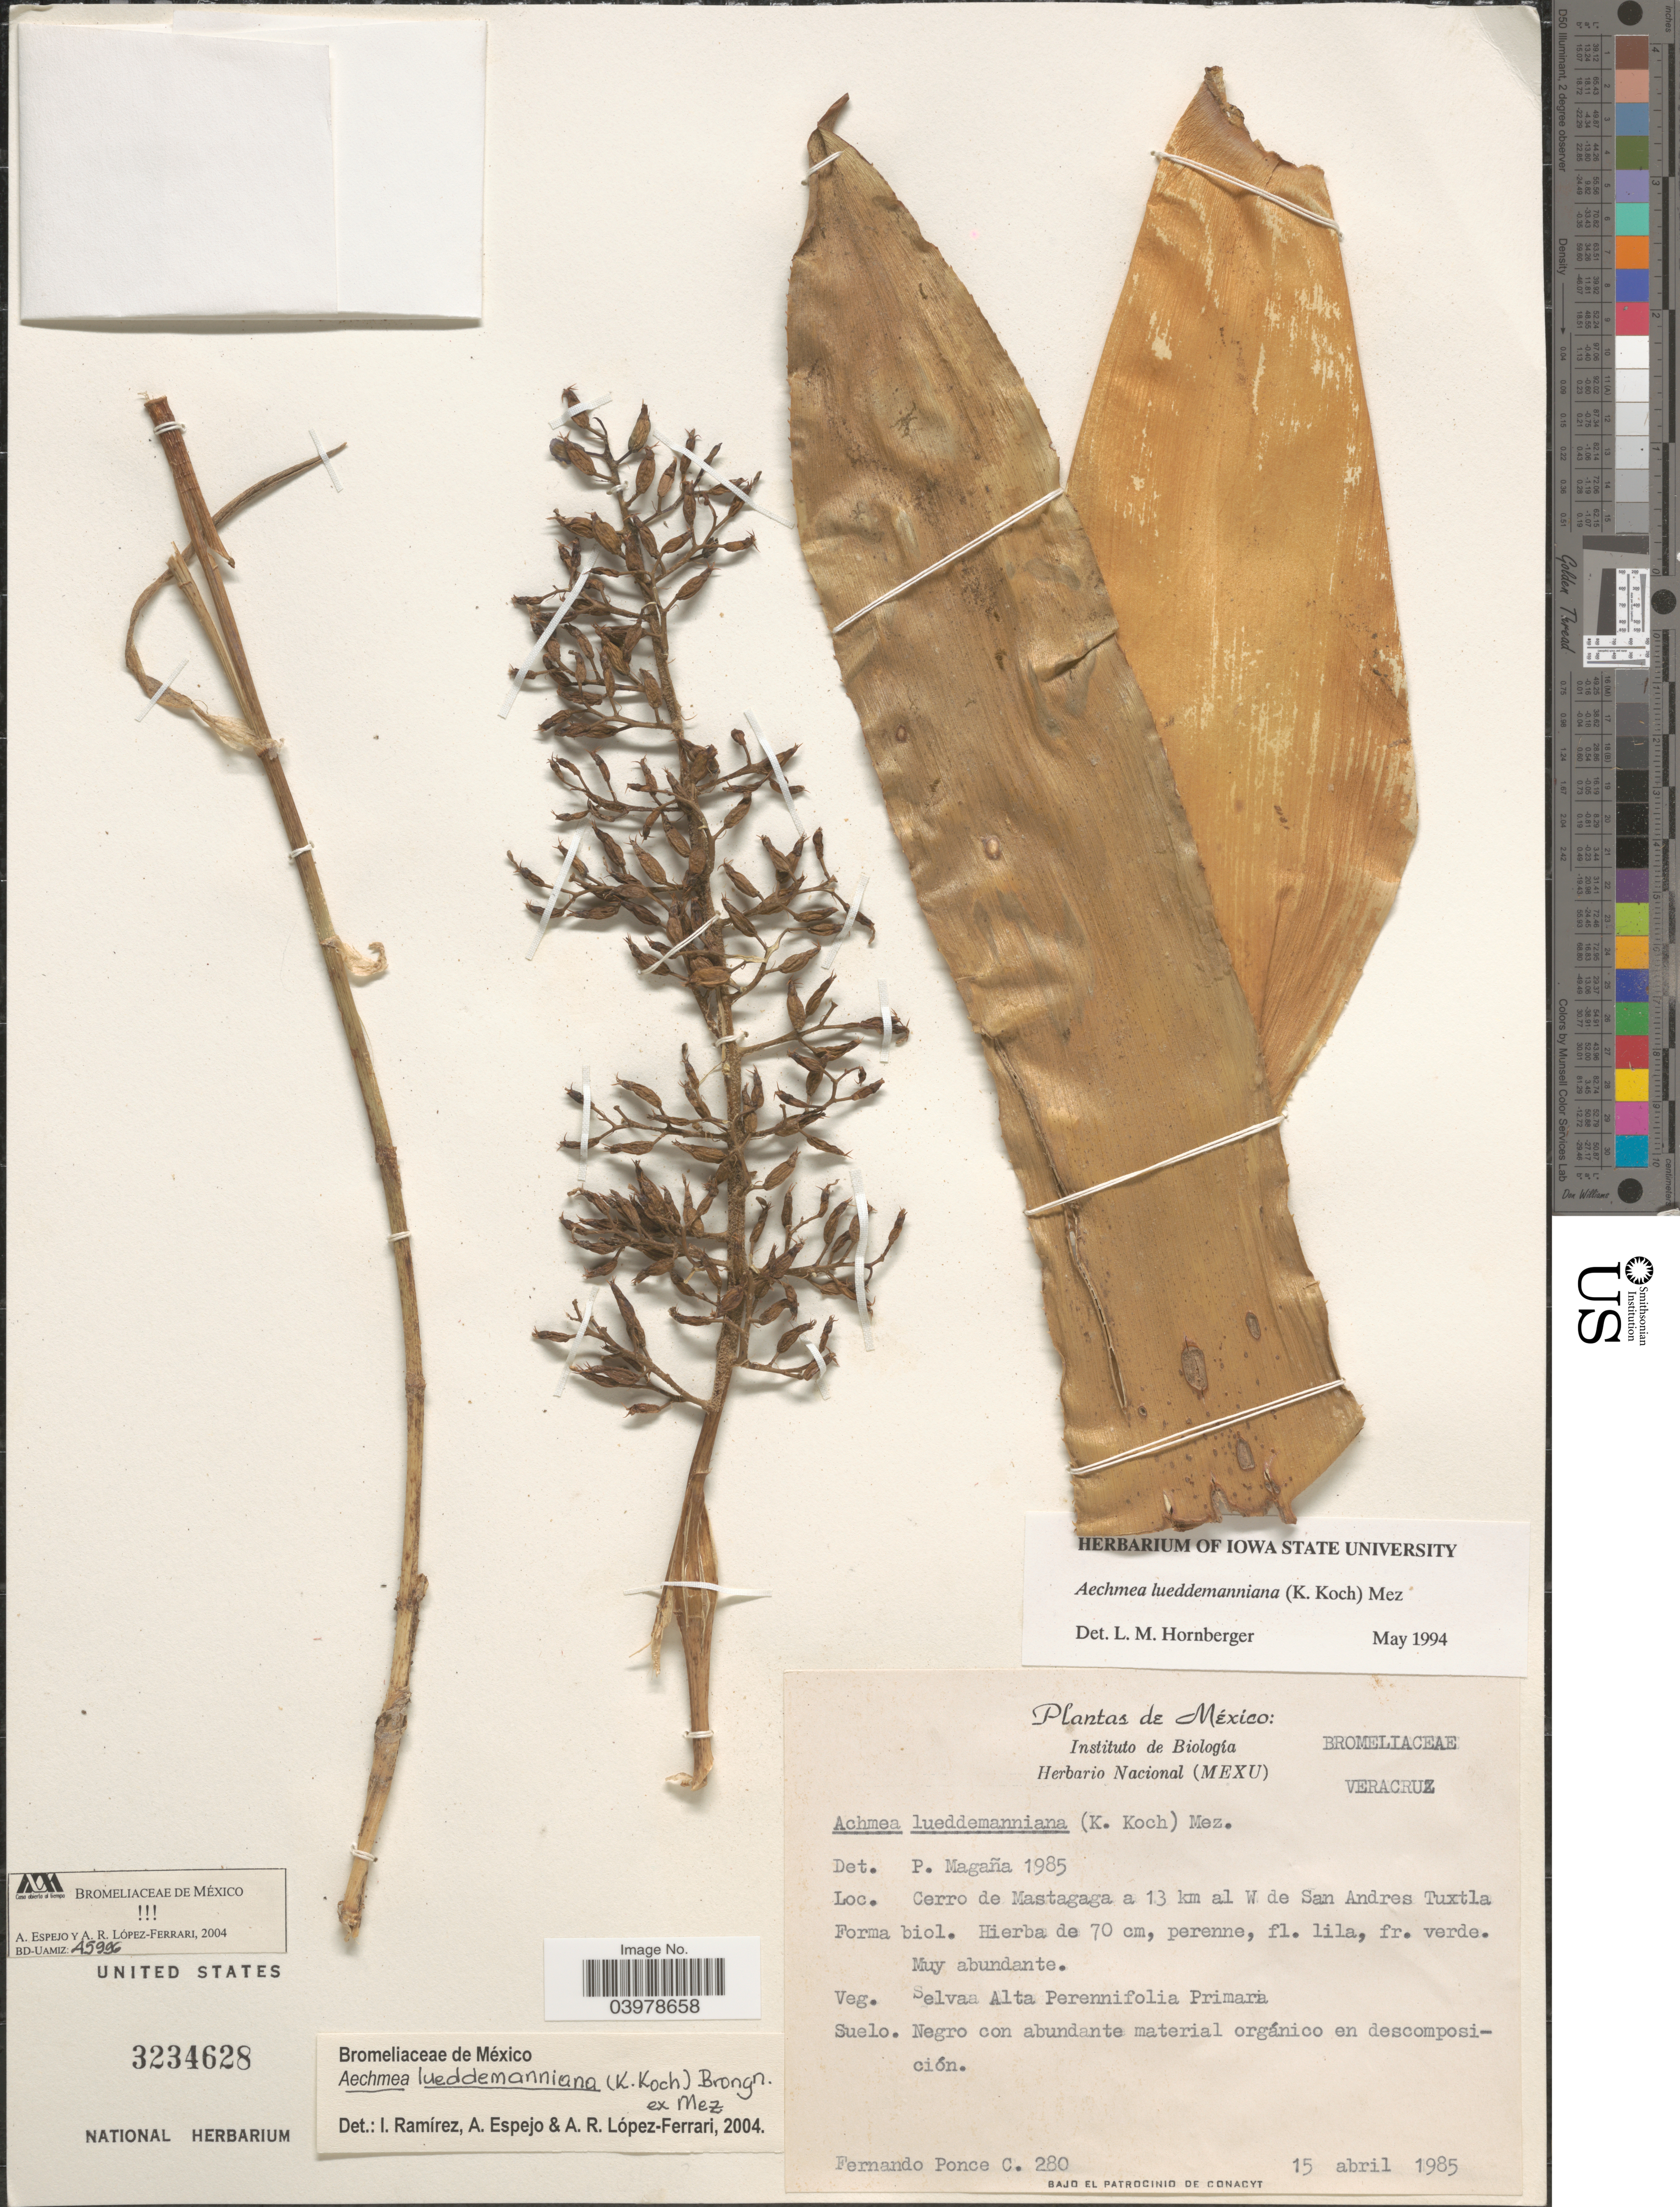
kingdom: Plantae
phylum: Tracheophyta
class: Liliopsida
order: Poales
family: Bromeliaceae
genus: Aechmea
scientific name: Aechmea lueddemanniana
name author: (K. Koch) Mez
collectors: F. Ponce C.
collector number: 280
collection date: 1985-04-15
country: Mexico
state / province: Veracruz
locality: Veracruz. Cerro de Mastagaga a 13 km al W de San Andres Tuxtla.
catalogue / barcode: US 3234628